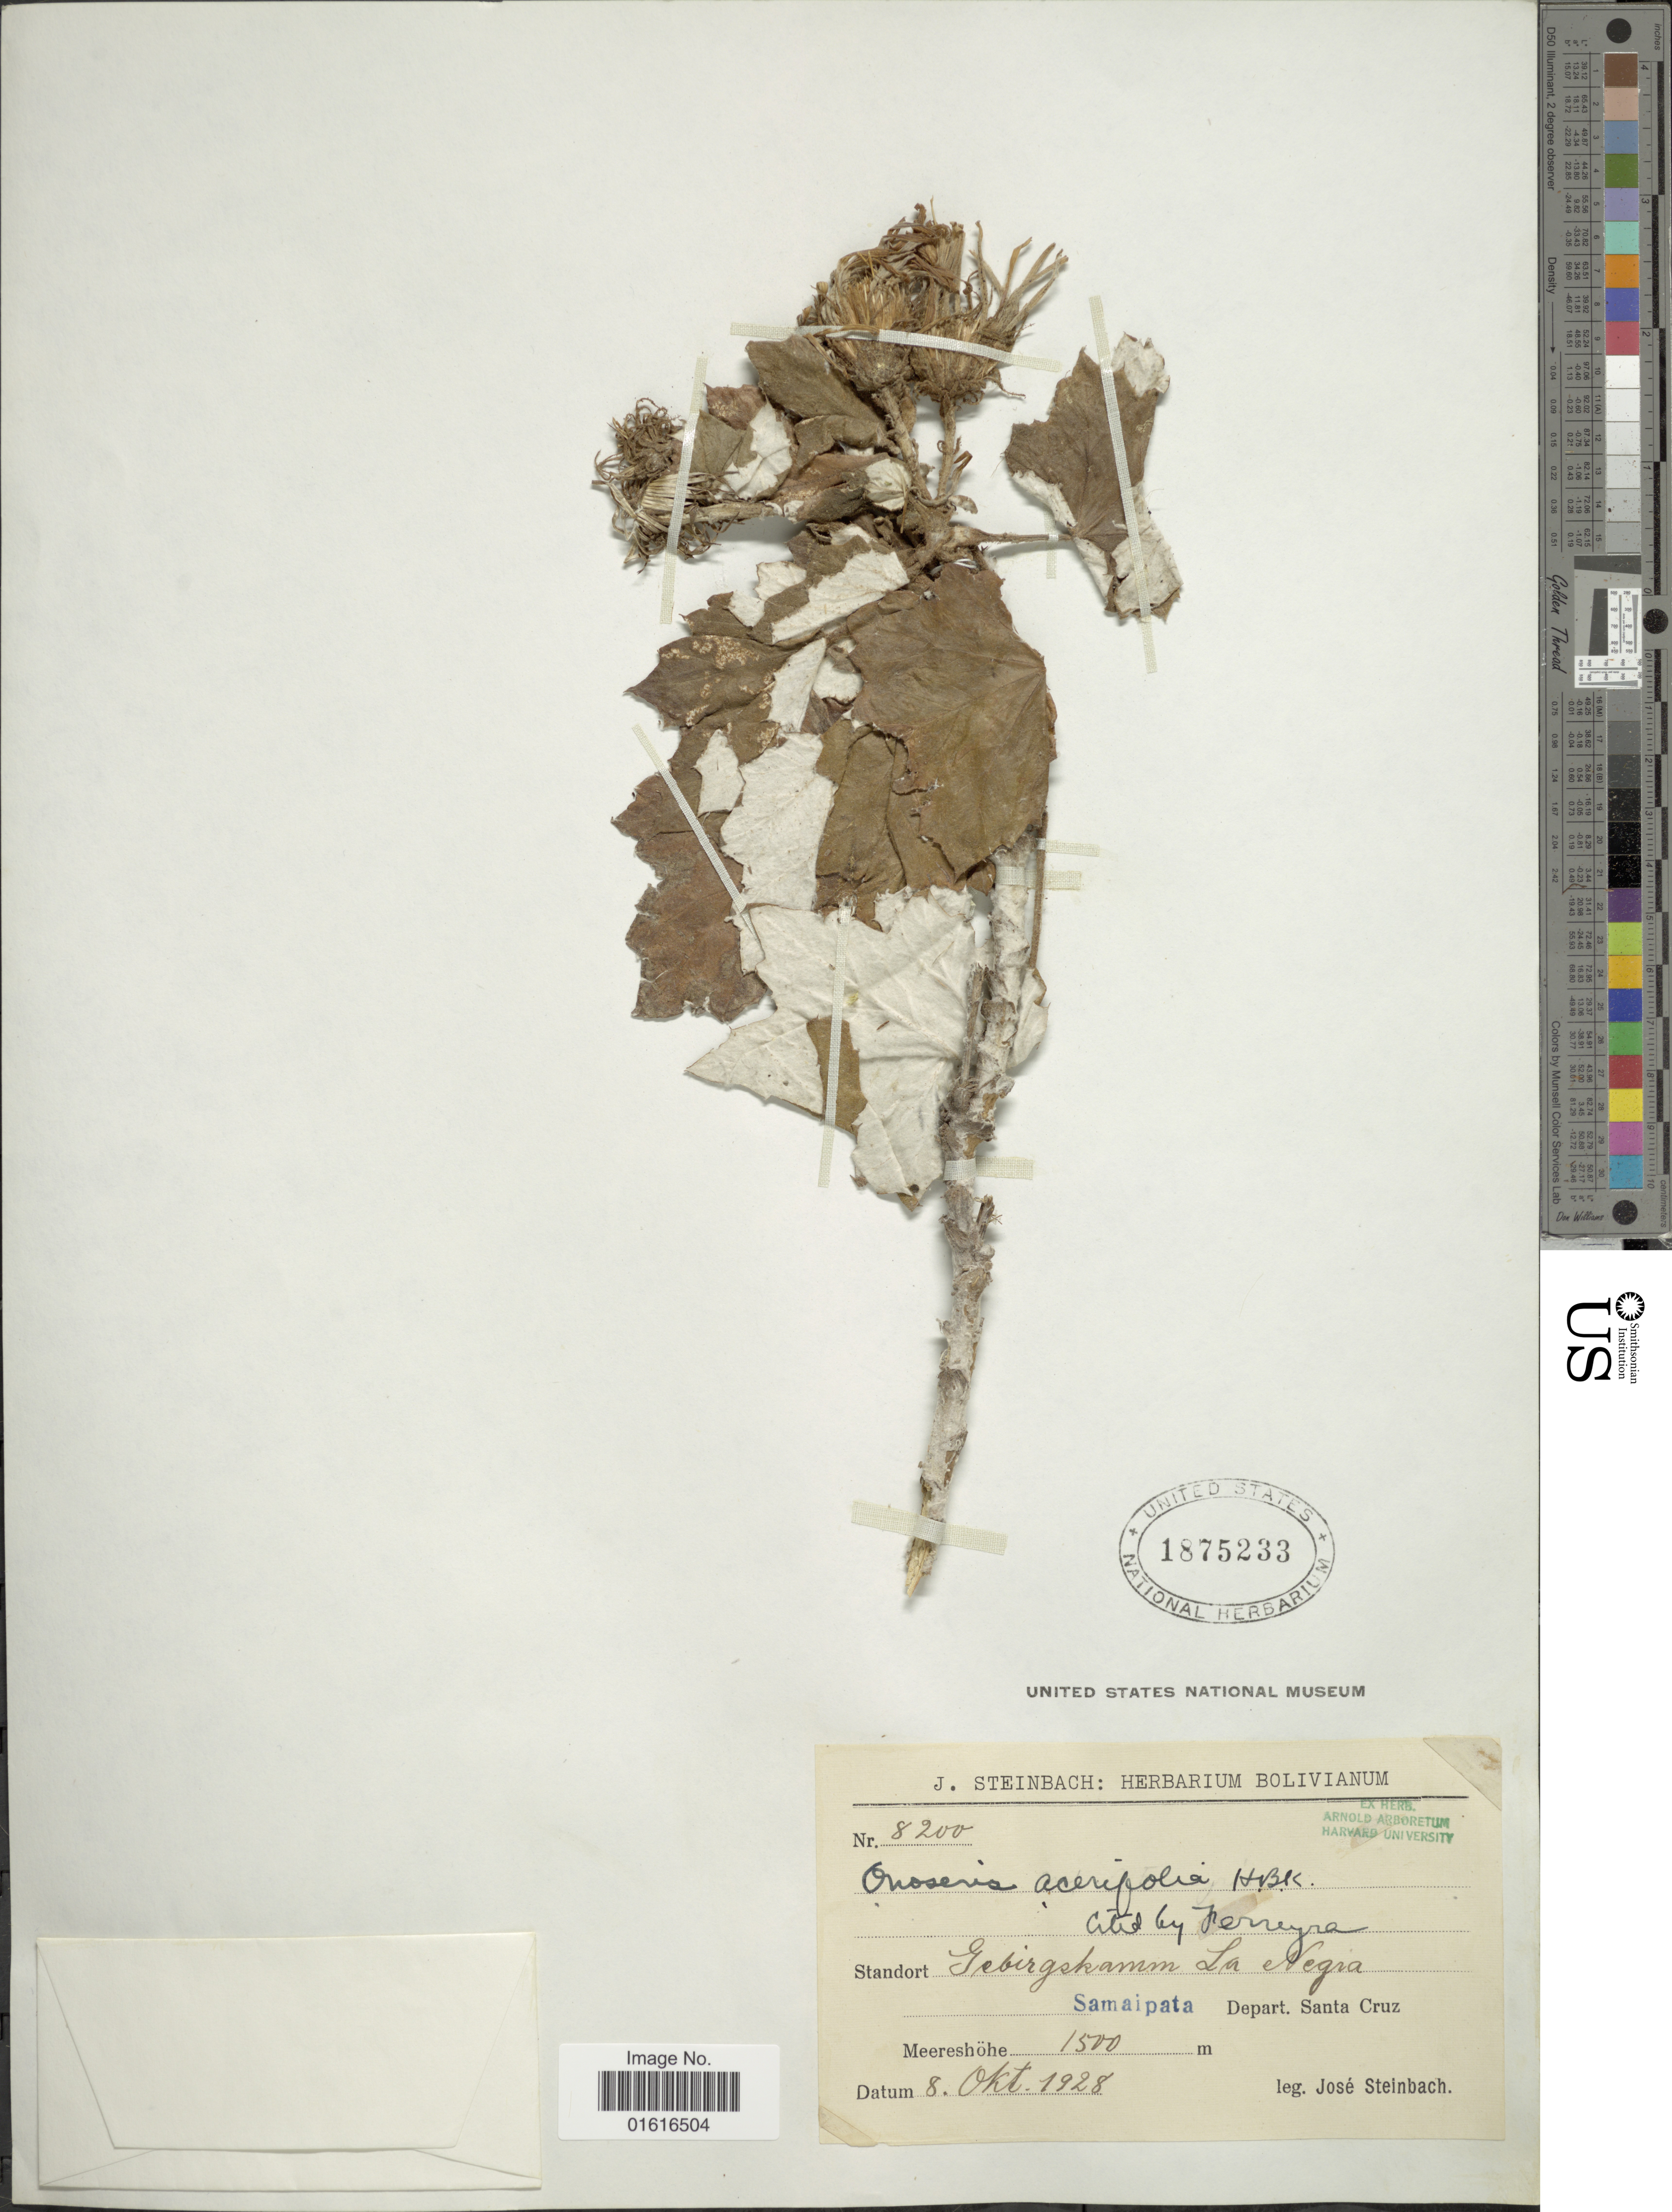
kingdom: Plantae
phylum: Tracheophyta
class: Magnoliopsida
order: Asterales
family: Asteraceae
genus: Onoseris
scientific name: Onoseris acerifolia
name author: Kunth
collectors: J. Steinbach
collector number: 8200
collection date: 1928-10-08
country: Bolivia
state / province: Santa Cruz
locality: Standort Gebirgskamm La Negra Samaipata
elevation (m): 1500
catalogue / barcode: US 1875233